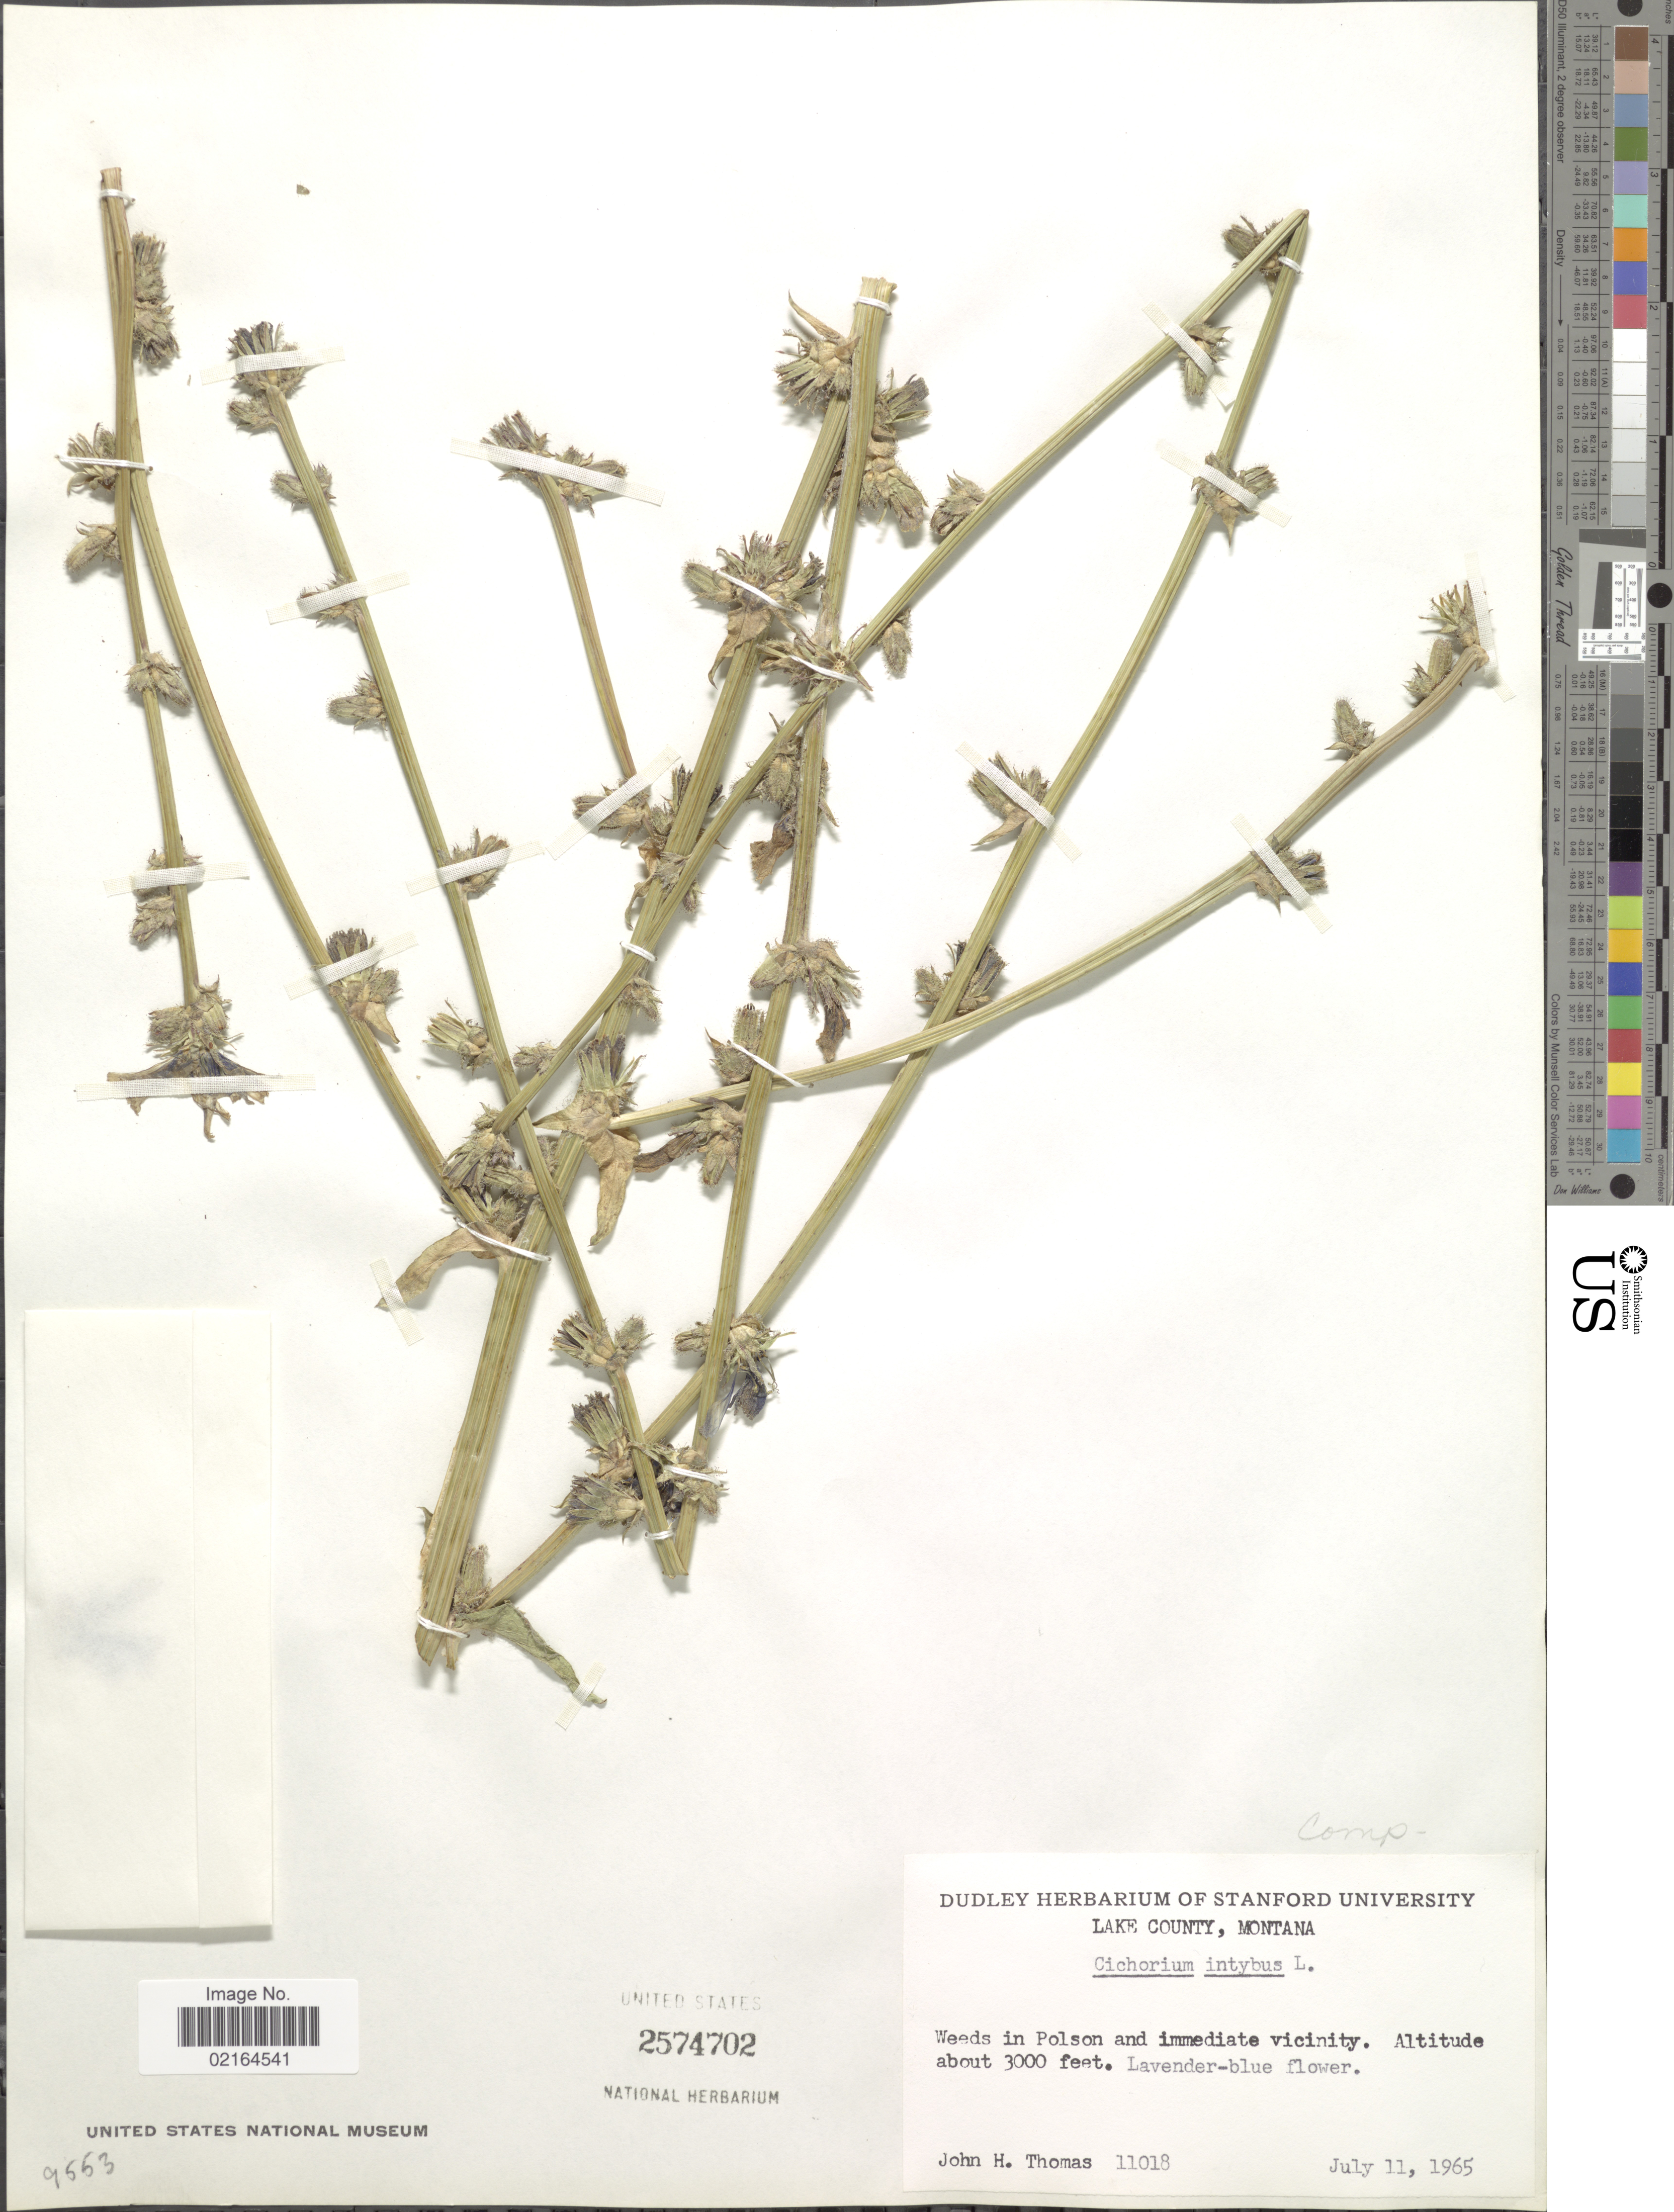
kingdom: Plantae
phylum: Tracheophyta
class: Magnoliopsida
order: Asterales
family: Asteraceae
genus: Cichorium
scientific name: Cichorium intybus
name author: L.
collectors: J. H. Thomas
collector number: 11018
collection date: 1965-07-11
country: United States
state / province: Montana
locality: Lake County, Montana, Weeds in Polson and immediate vicinity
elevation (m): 914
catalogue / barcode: US 2574702